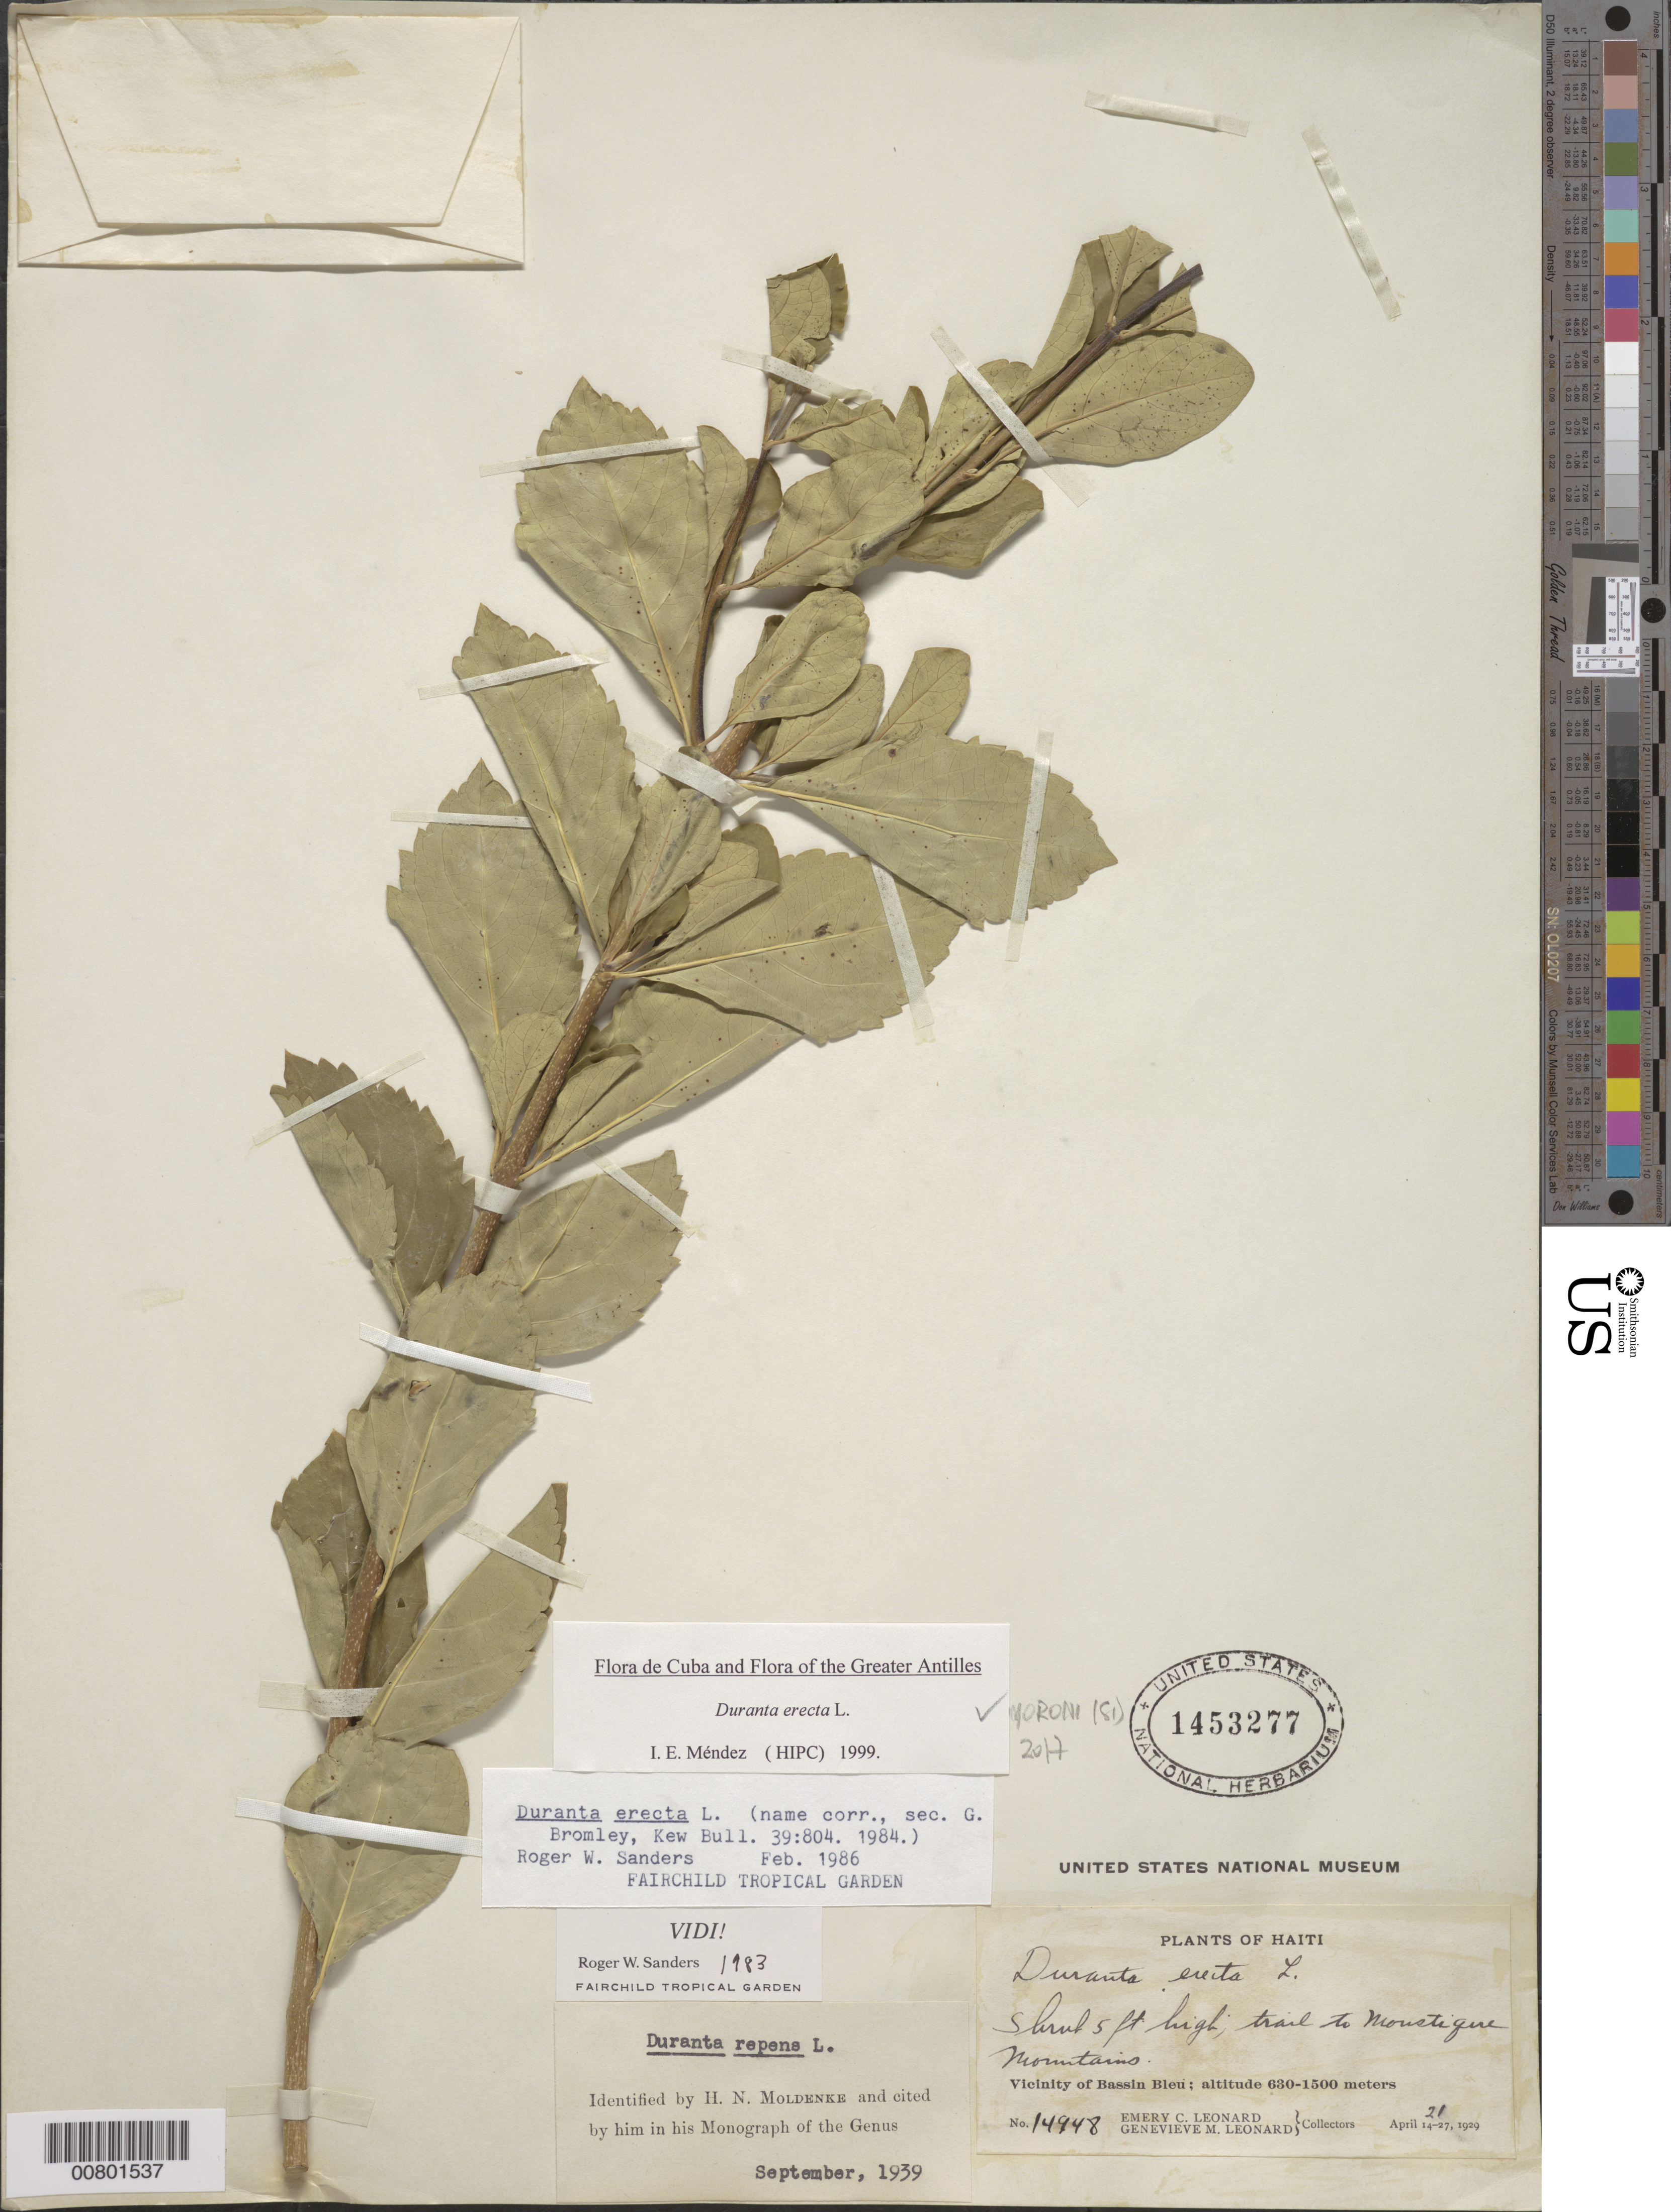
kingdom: Plantae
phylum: Tracheophyta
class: Magnoliopsida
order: Lamiales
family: Verbenaceae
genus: Duranta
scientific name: Duranta erecta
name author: L.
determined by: Méndez, Isidro E., (HIPC)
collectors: E. C. Leonard & G. M. Leonard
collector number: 14948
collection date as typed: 21 Apr 1929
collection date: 1929-04-21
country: Haiti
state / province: Nord-Ouest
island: Hispaniola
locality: Vicinity of Bassin Bleu, trail to Moustique Mountains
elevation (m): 630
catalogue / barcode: US 1453277